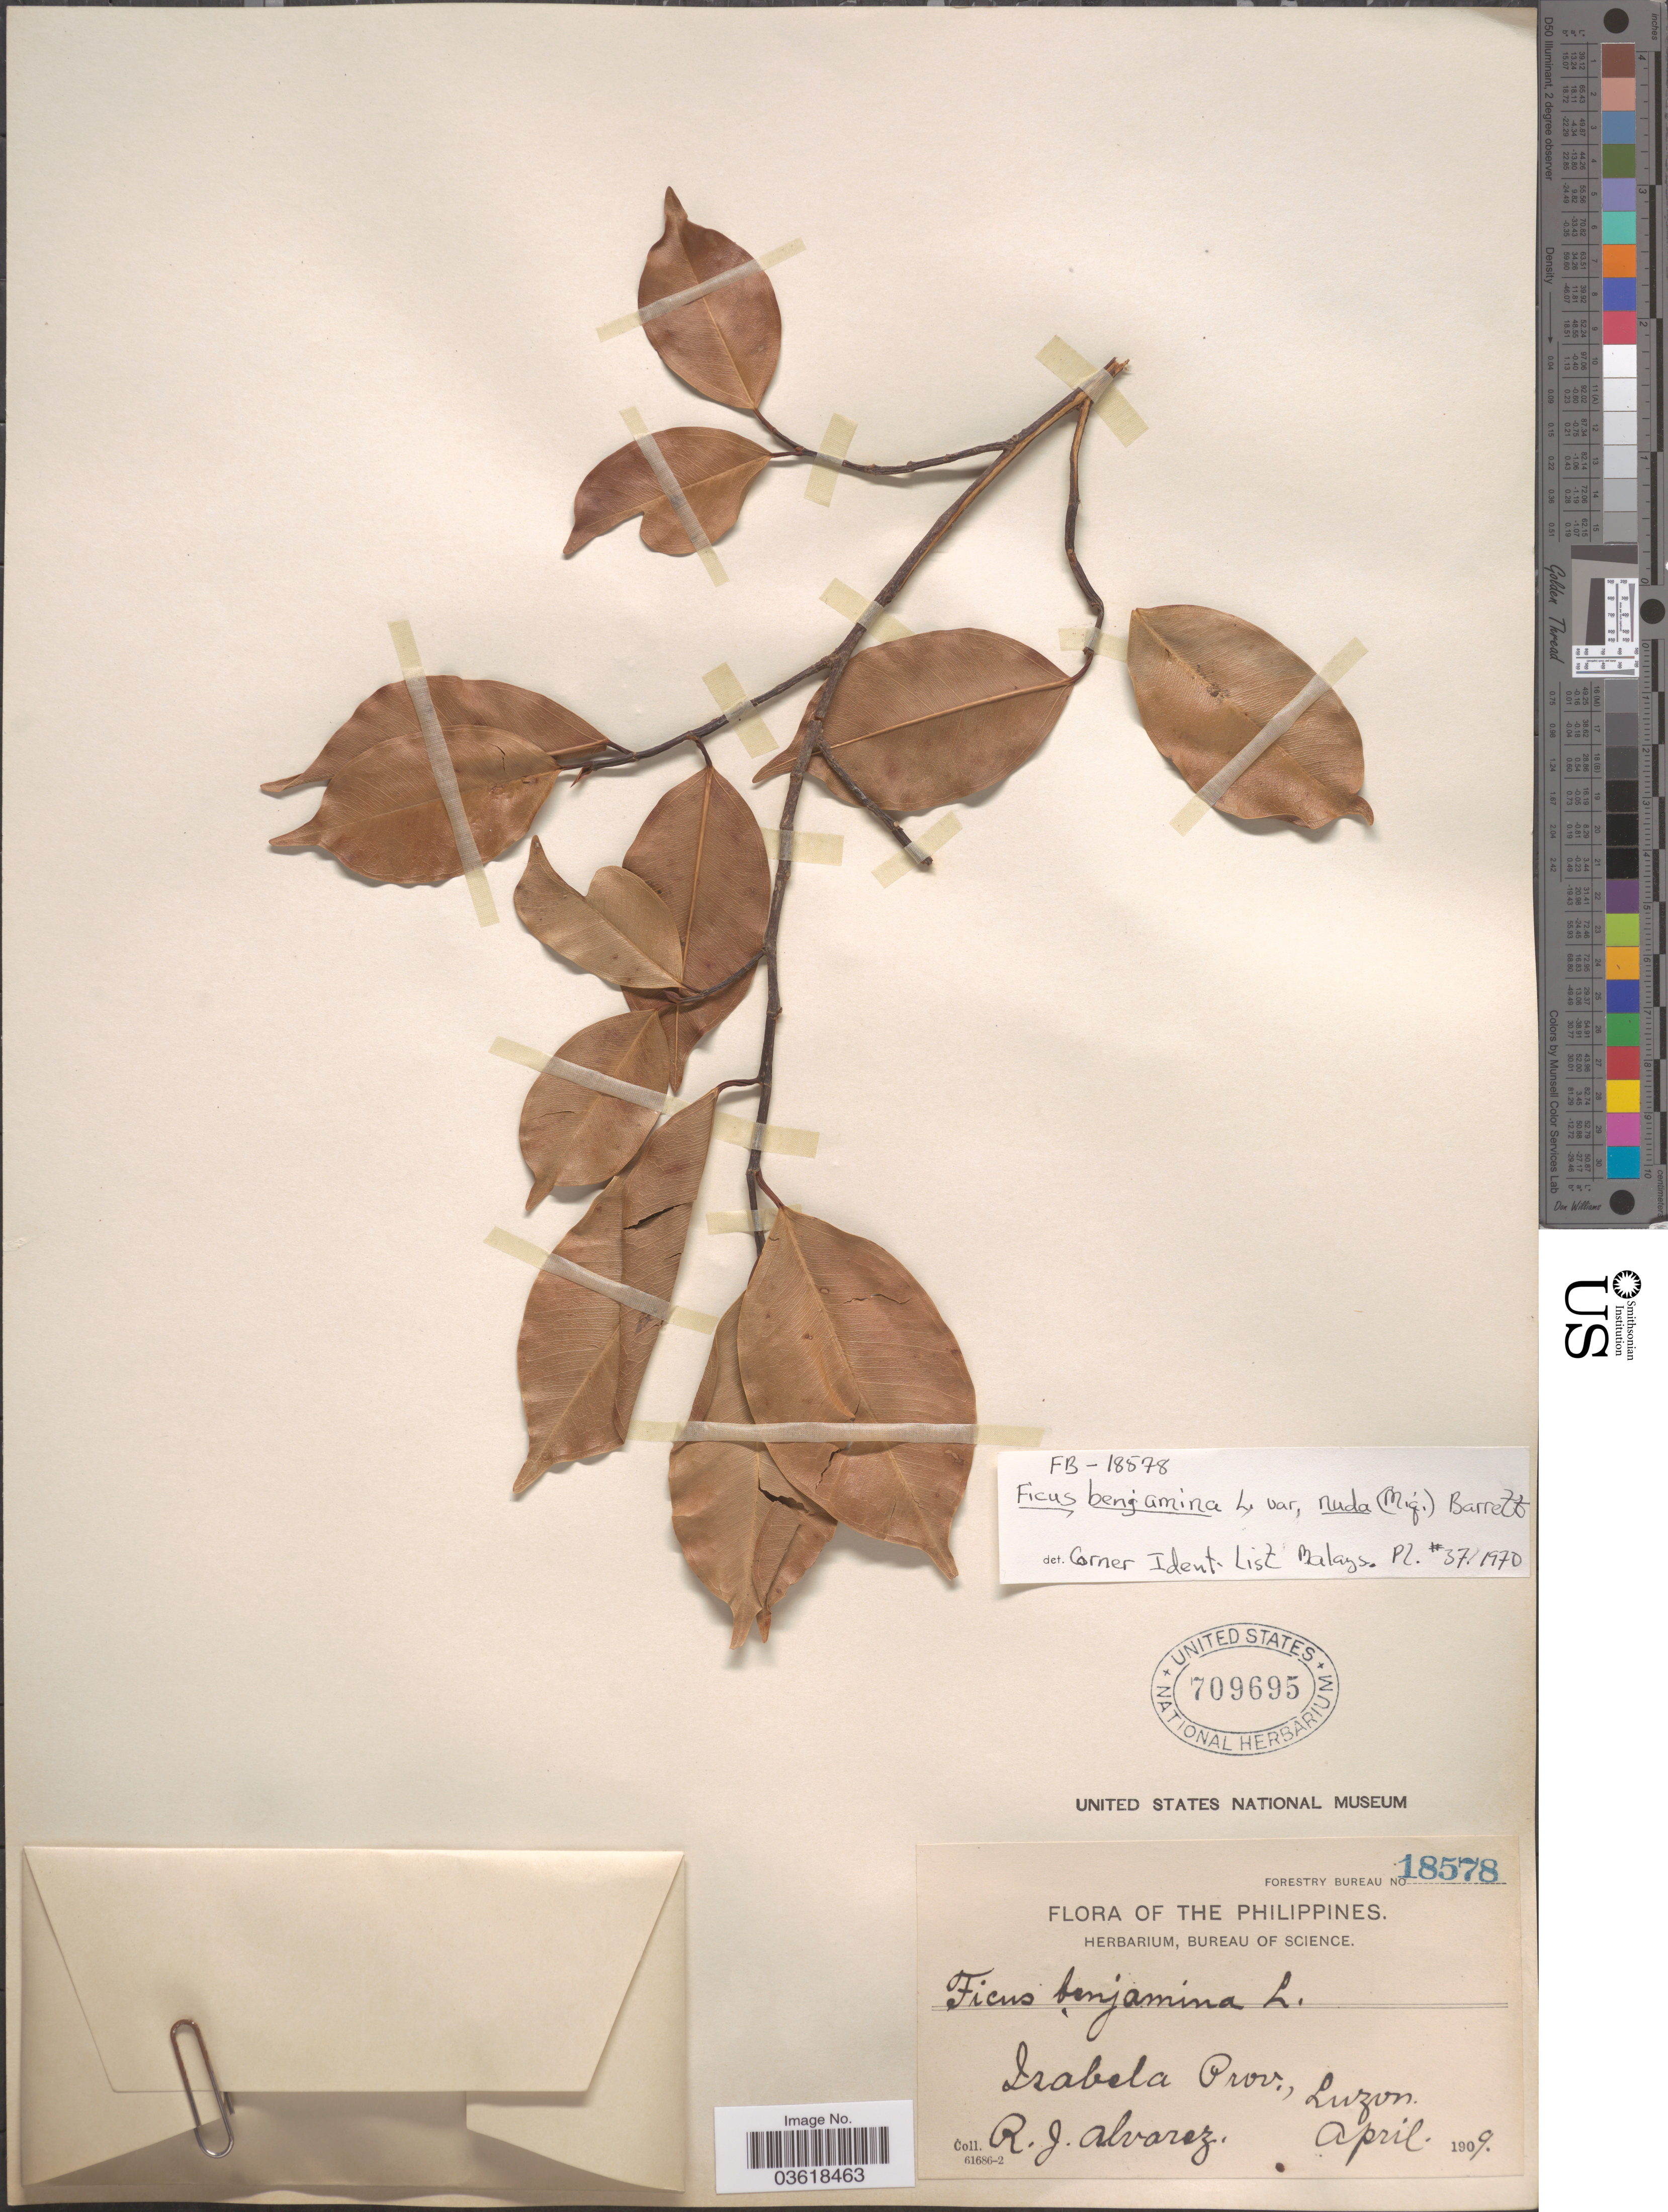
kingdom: Plantae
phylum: Tracheophyta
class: Magnoliopsida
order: Rosales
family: Moraceae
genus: Ficus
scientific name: Ficus benjamina var. nuda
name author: (Miq.) Barrett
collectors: R. Alvarez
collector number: Forestry Bureau 18578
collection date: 1909-04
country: Philippines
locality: Isabela Prov., Luzon.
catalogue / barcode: US 709695